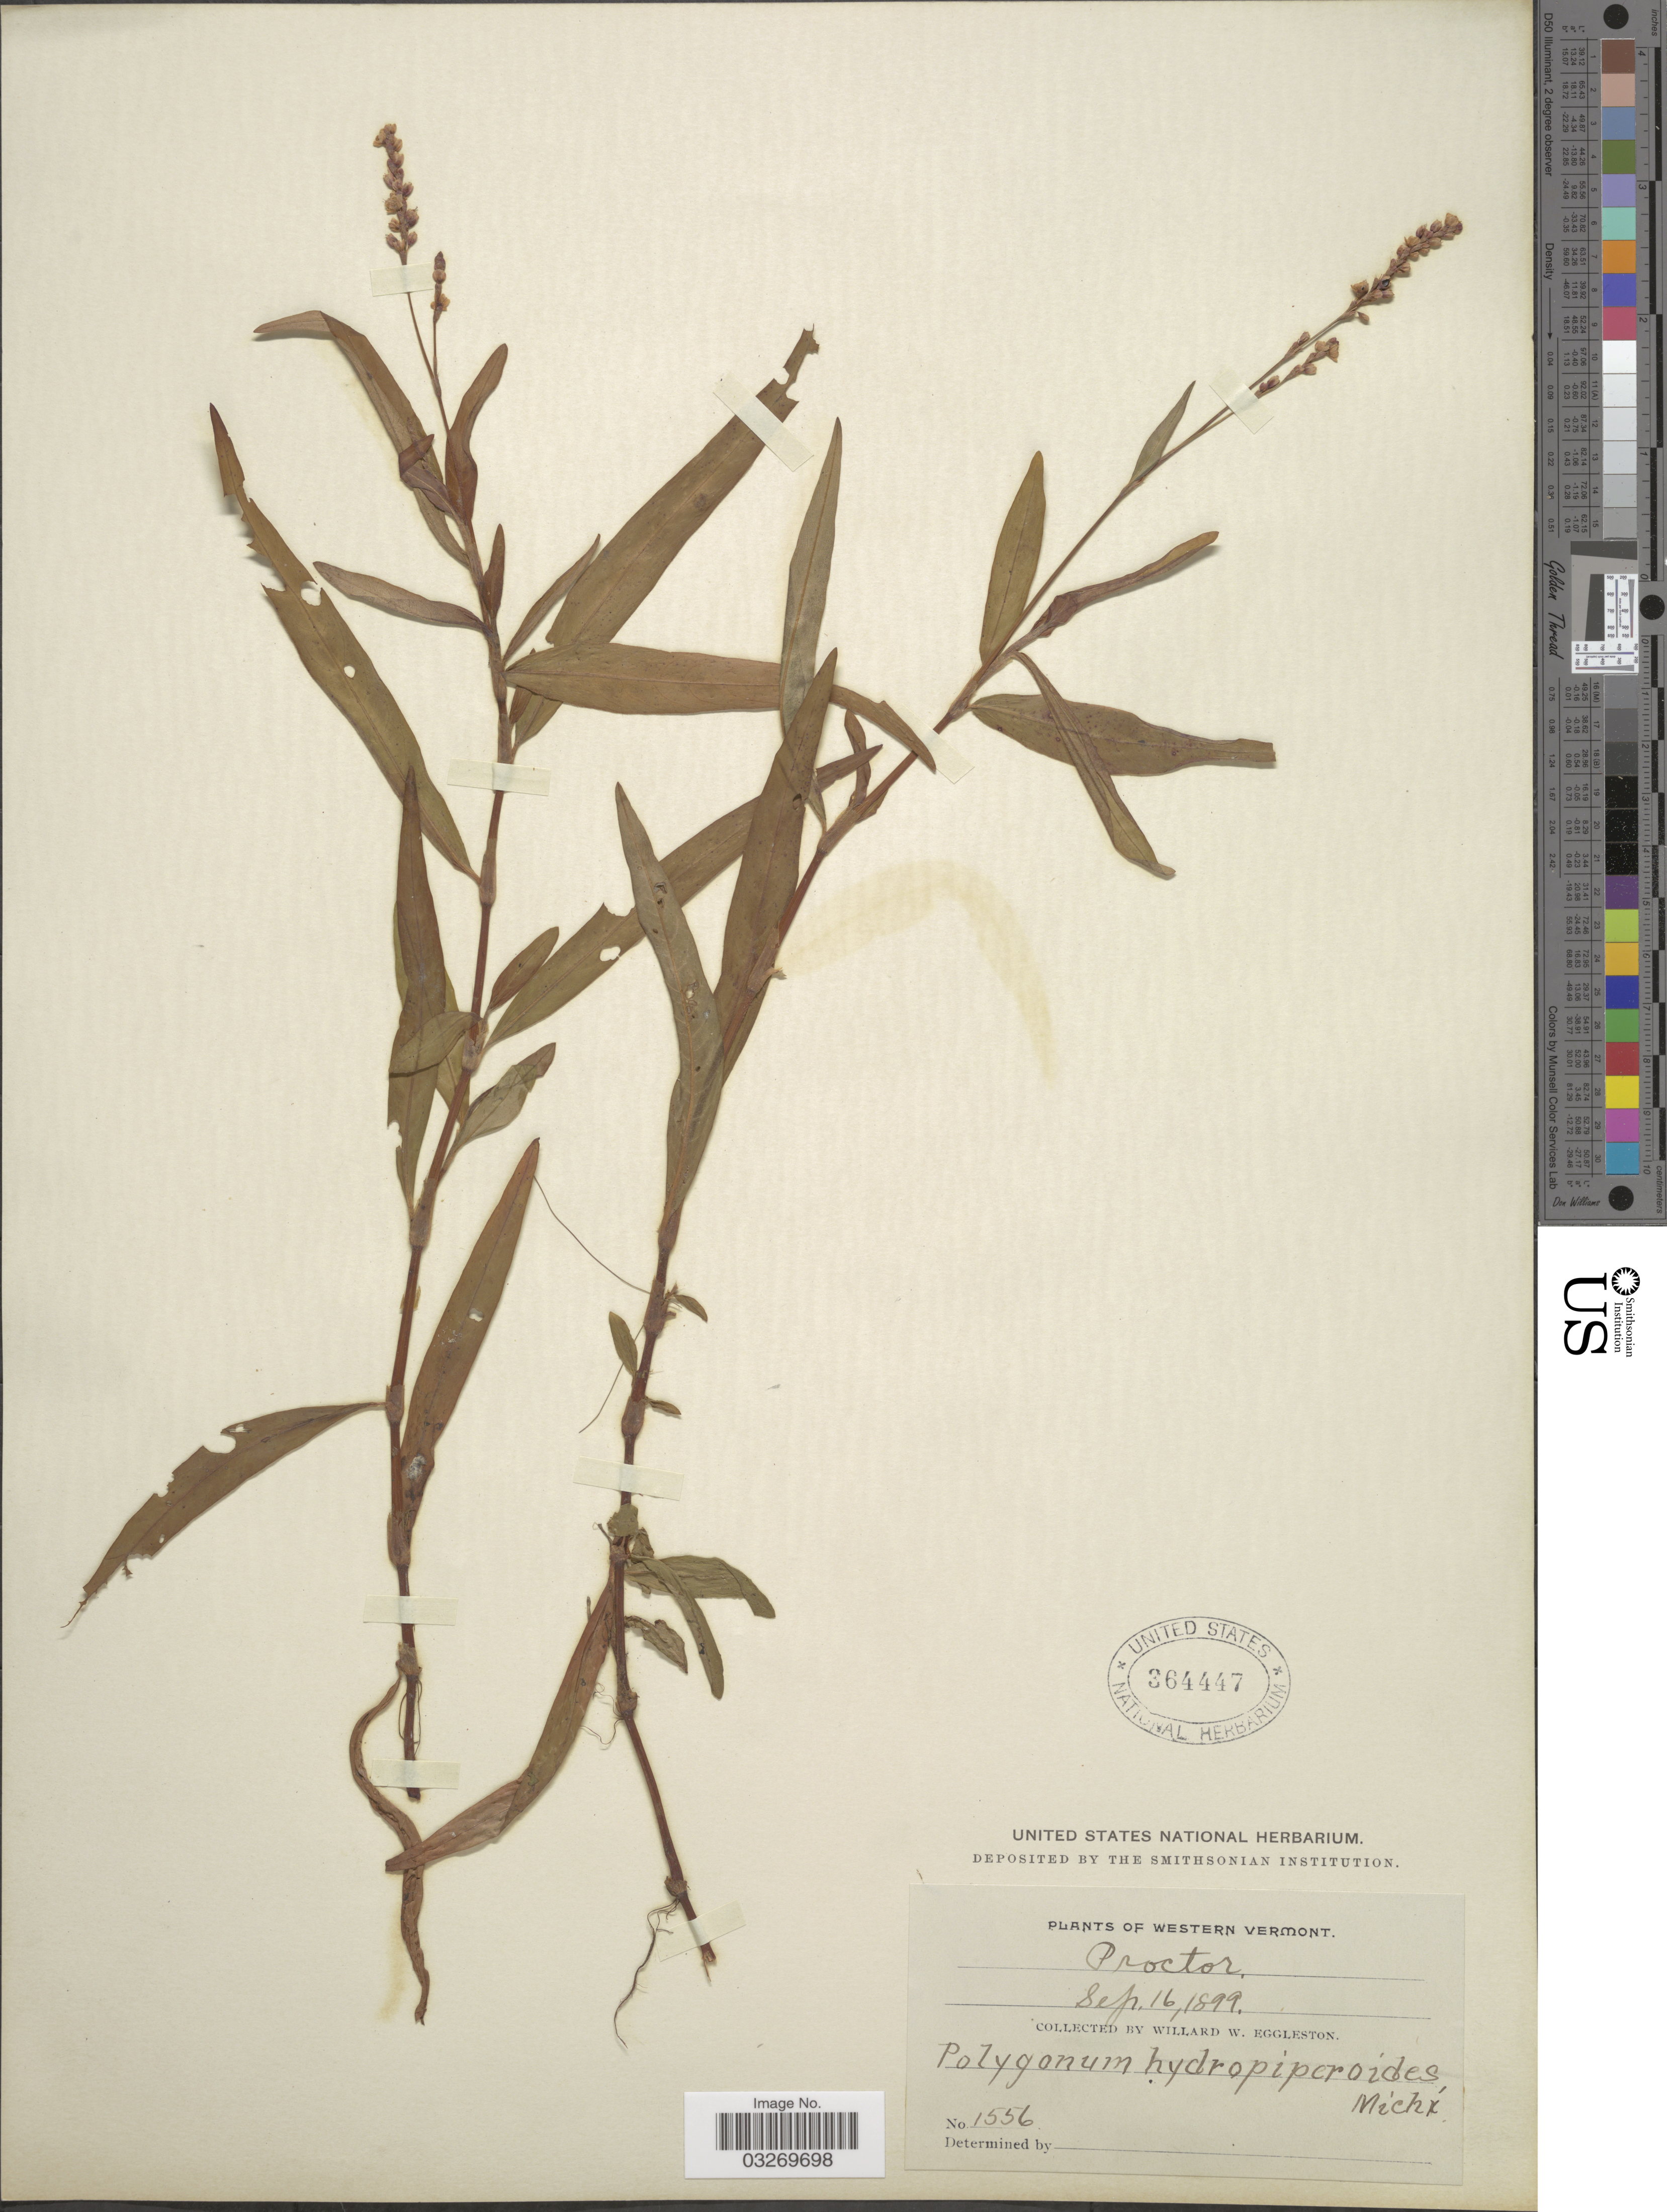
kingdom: Plantae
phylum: Tracheophyta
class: Magnoliopsida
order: Caryophyllales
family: Polygonaceae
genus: Polygonum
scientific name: Polygonum hydropiperoides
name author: Michx.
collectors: W. W. Eggleston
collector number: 1556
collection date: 1899-09-16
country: United States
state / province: Vermont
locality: Western Vermont.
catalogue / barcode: US 364447